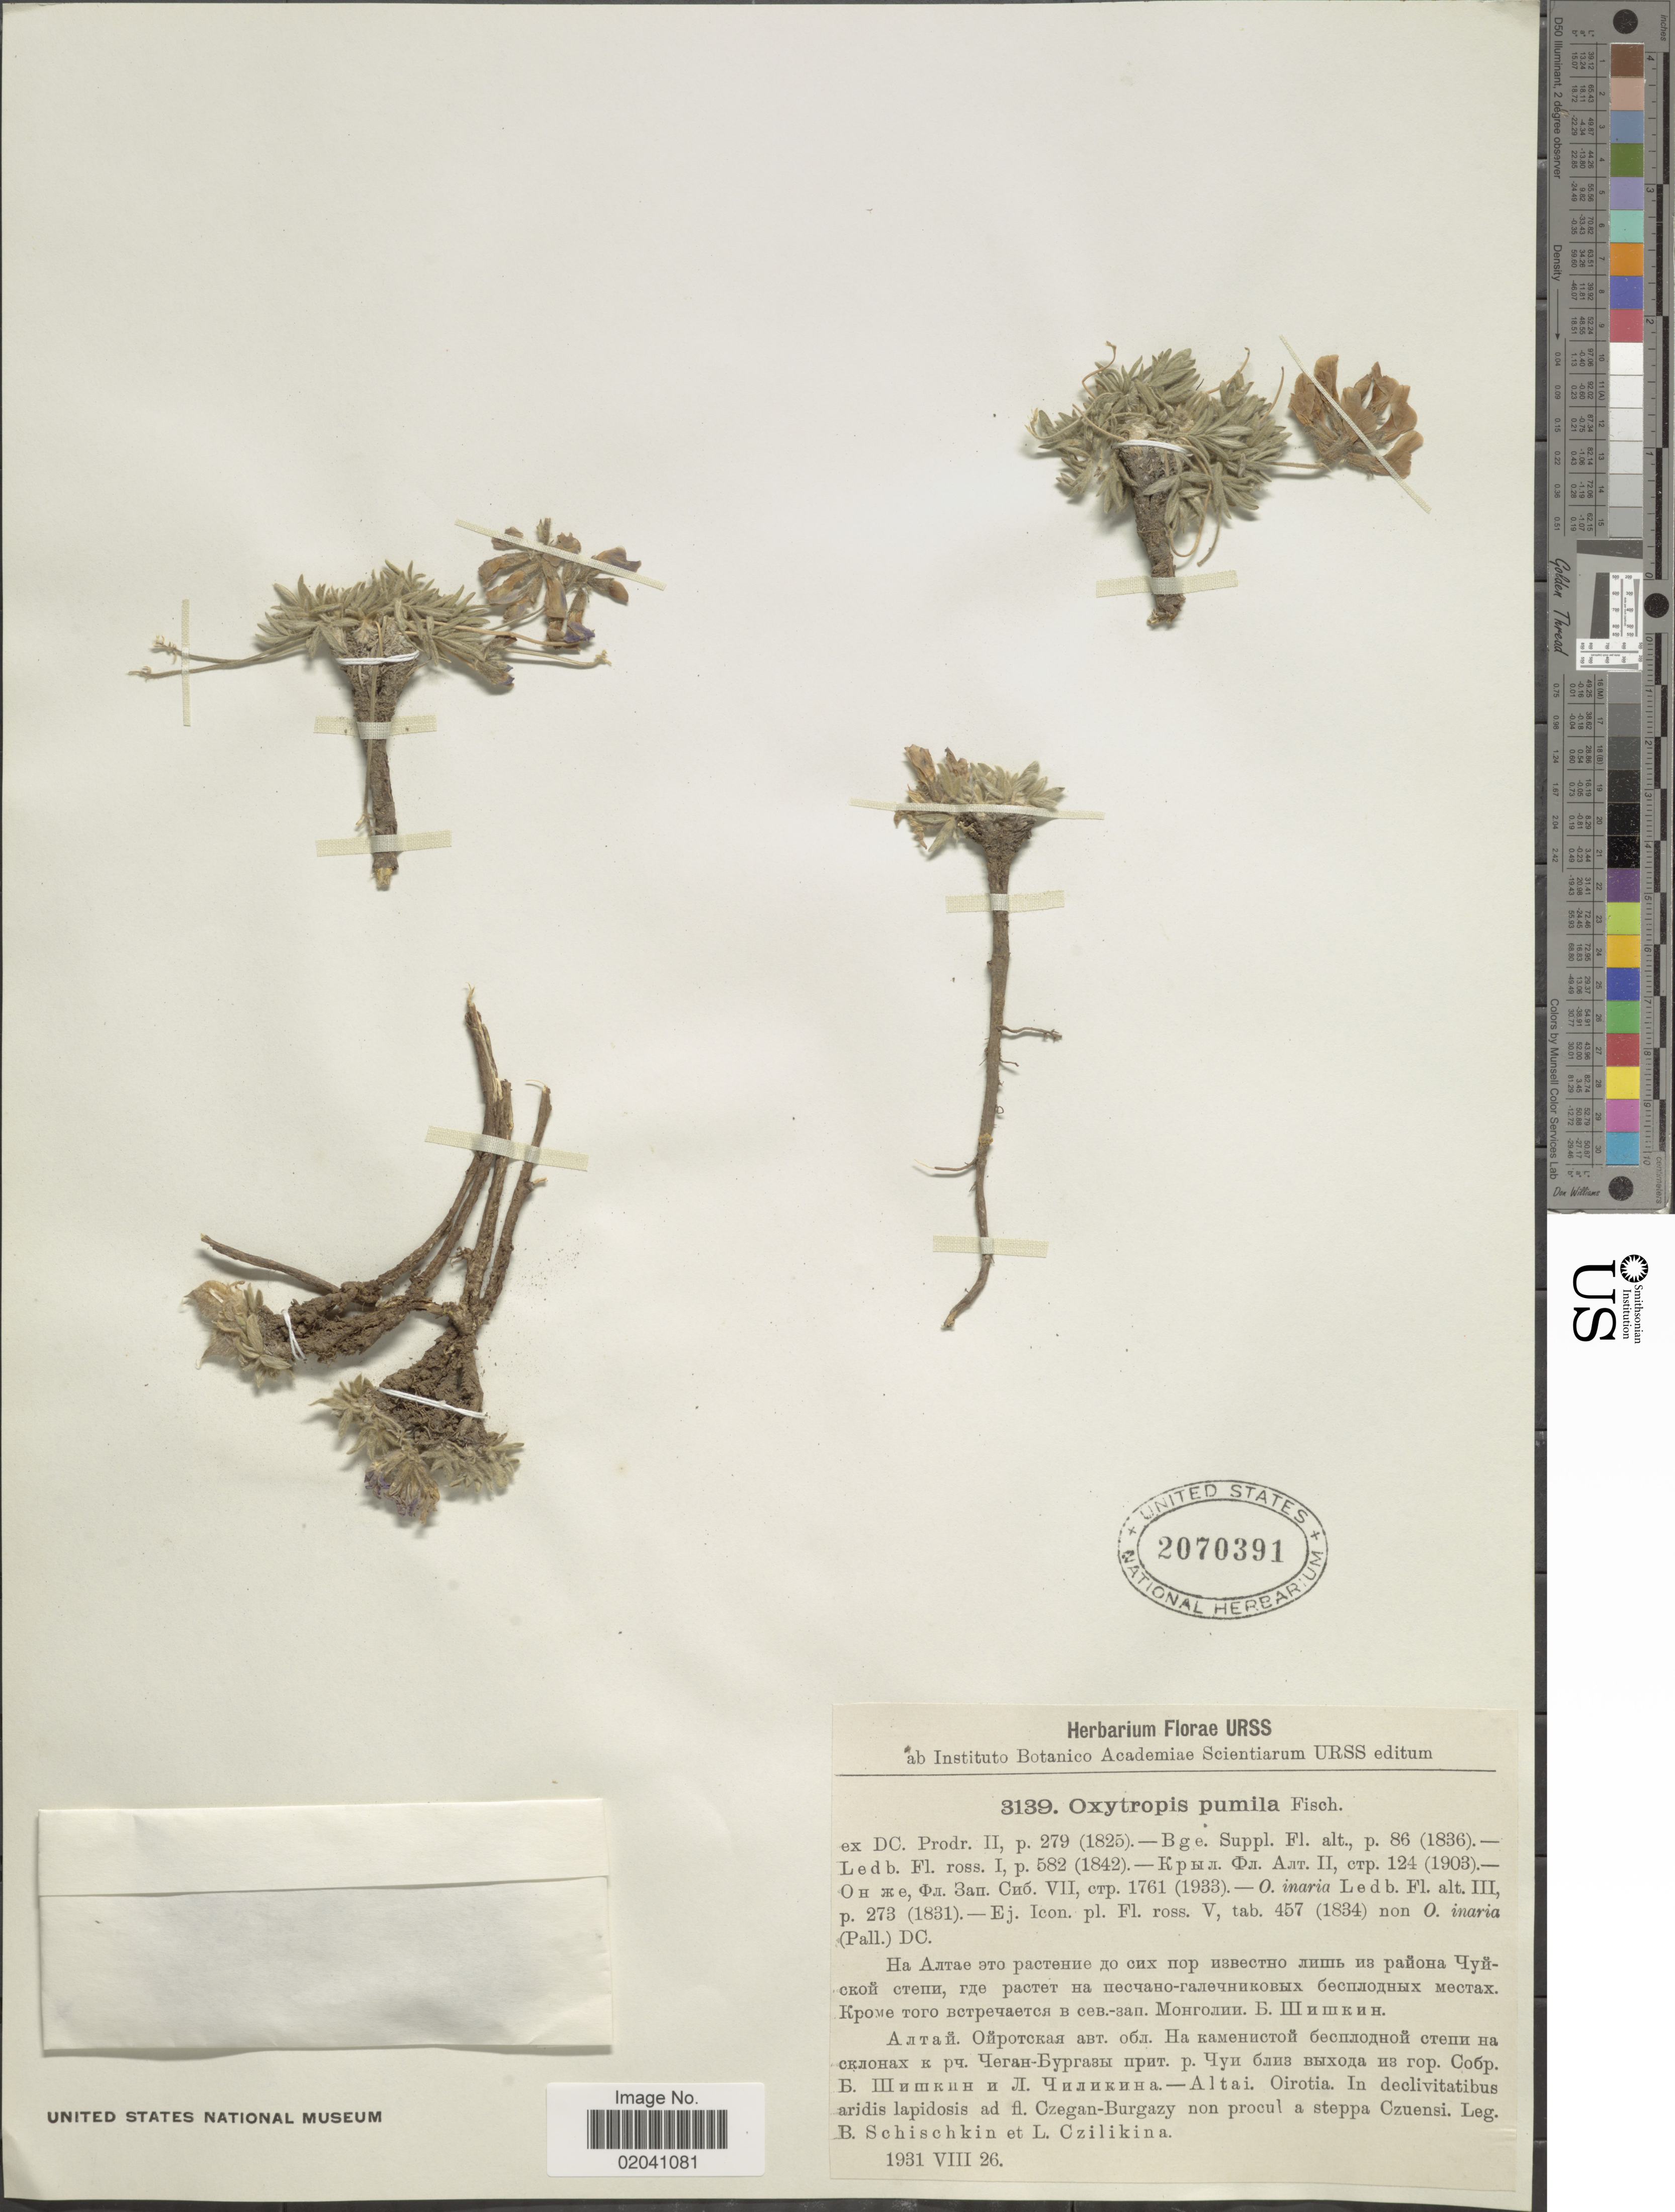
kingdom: Plantae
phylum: Tracheophyta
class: Magnoliopsida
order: Fabales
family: Fabaceae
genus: Oxytropis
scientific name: Oxytropis pumila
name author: DC.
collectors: B. Schischkin & L. Czilikina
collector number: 3139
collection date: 1931-08-26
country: Russian Federation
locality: Altai, Oirotia, in declivitatibus aridis lapidosis ad fl. Czegan-Burgazy non procul a steppa Czuensi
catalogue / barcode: US 2070391